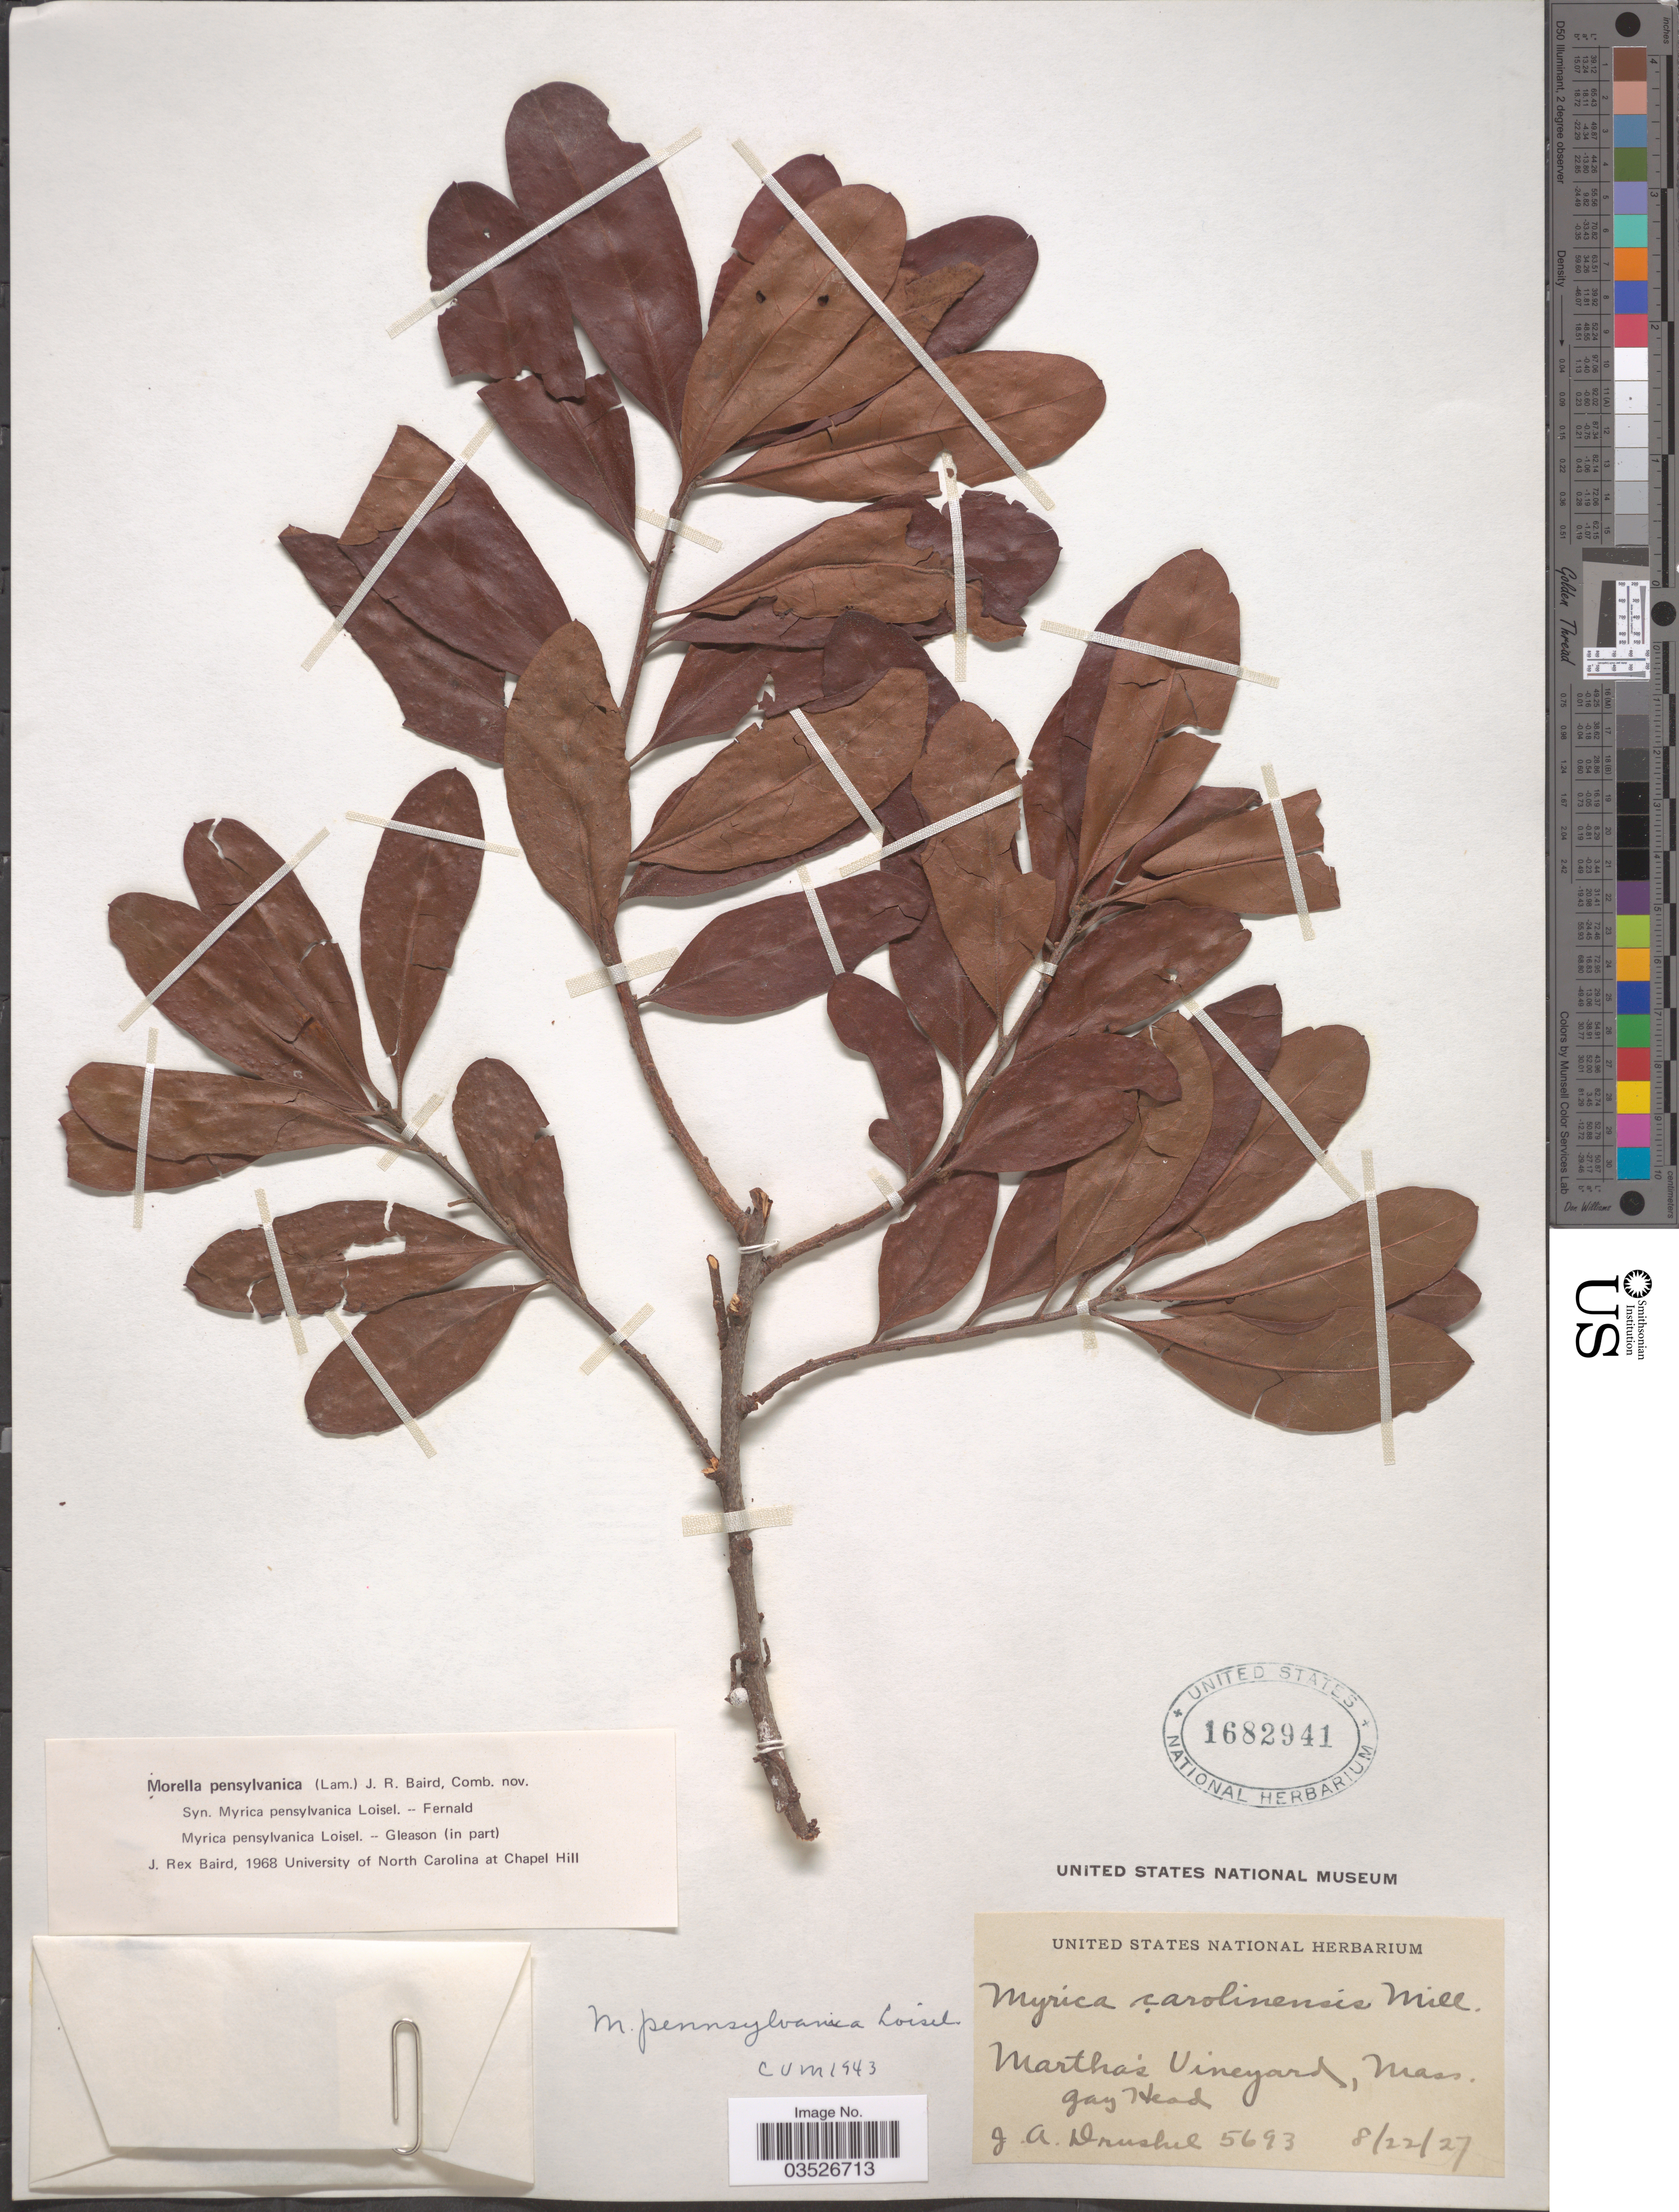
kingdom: Plantae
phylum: Tracheophyta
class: Magnoliopsida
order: Fagales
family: Myricaceae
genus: Morella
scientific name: Morella pensylvanica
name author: (Mirb.) Kartesz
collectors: J. A. Drushel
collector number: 5693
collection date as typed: Transcribed d/m/y: 22/8/27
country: United States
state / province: Massachusetts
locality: Martha's Vineyard. Gay Head.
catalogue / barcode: US 1682941